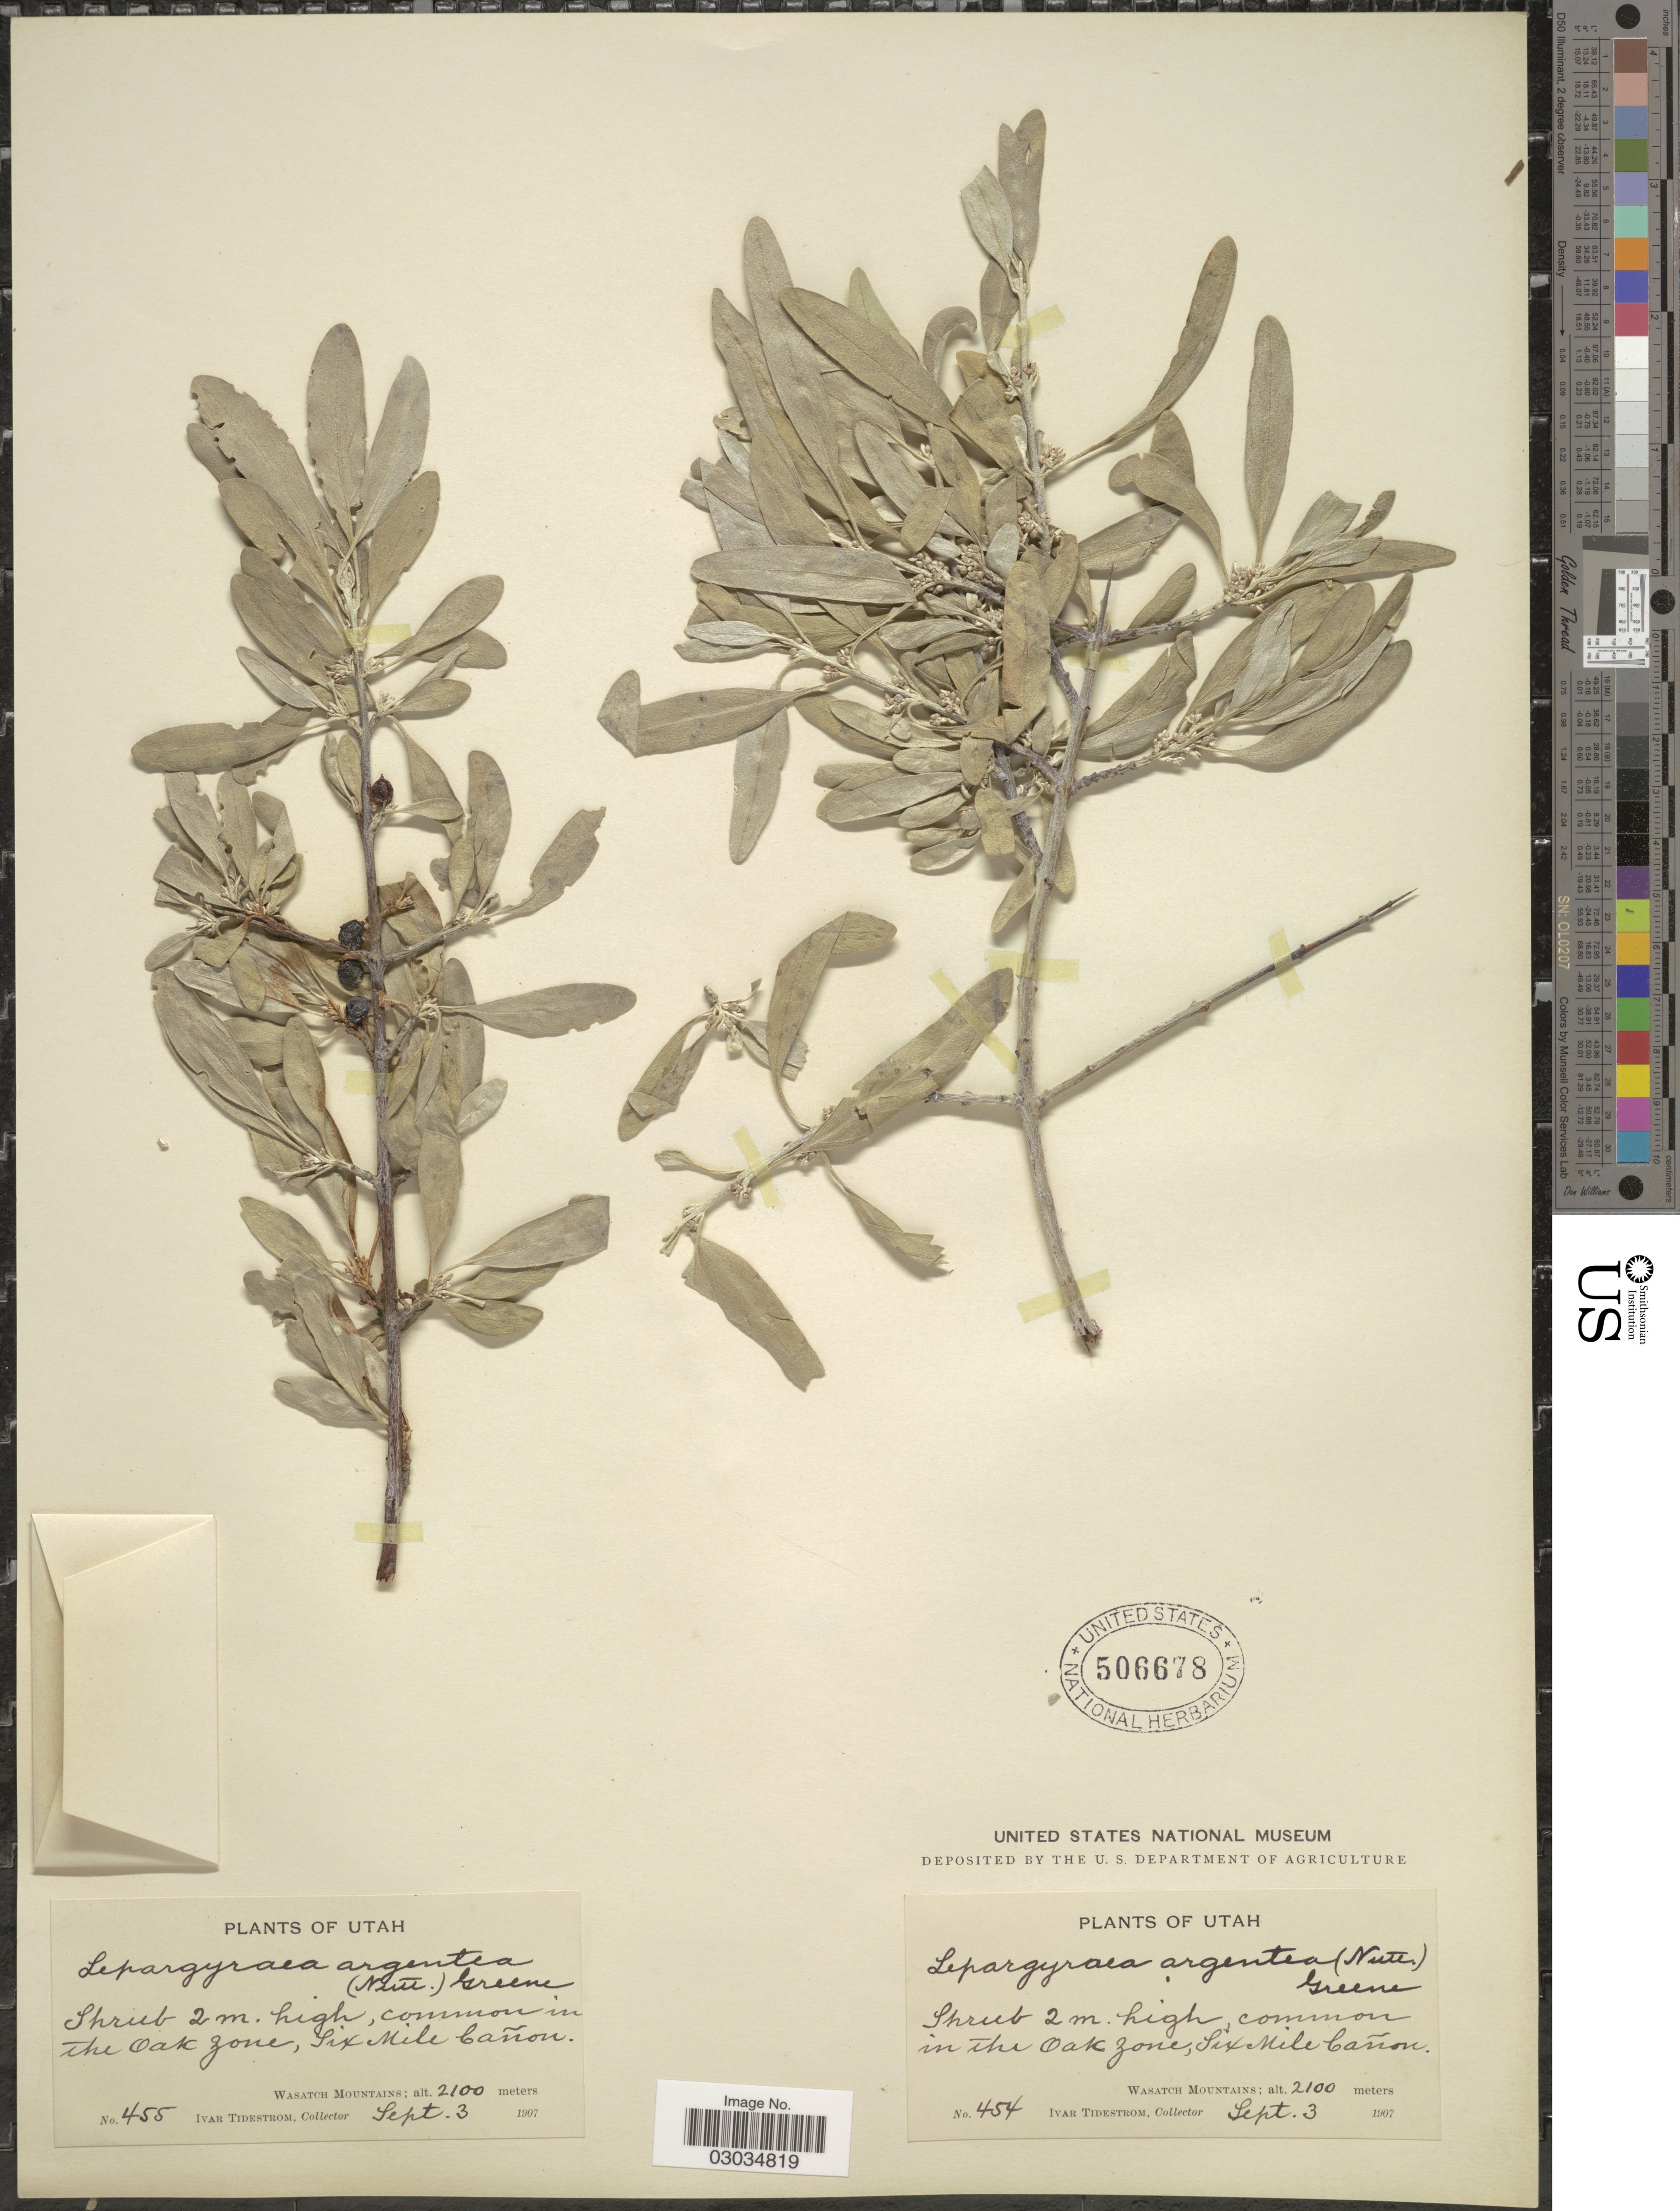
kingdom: Plantae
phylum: Tracheophyta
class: Magnoliopsida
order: Rosales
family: Elaeagnaceae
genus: Shepherdia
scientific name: Shepherdia argentea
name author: (Pursh) Nutt.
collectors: I. F. Tidestrom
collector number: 454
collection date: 1907-09-03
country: United States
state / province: Utah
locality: Common on the Oak zone, Six Mile Cañon. Wasatch Mountains.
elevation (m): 2100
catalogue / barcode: US 506678